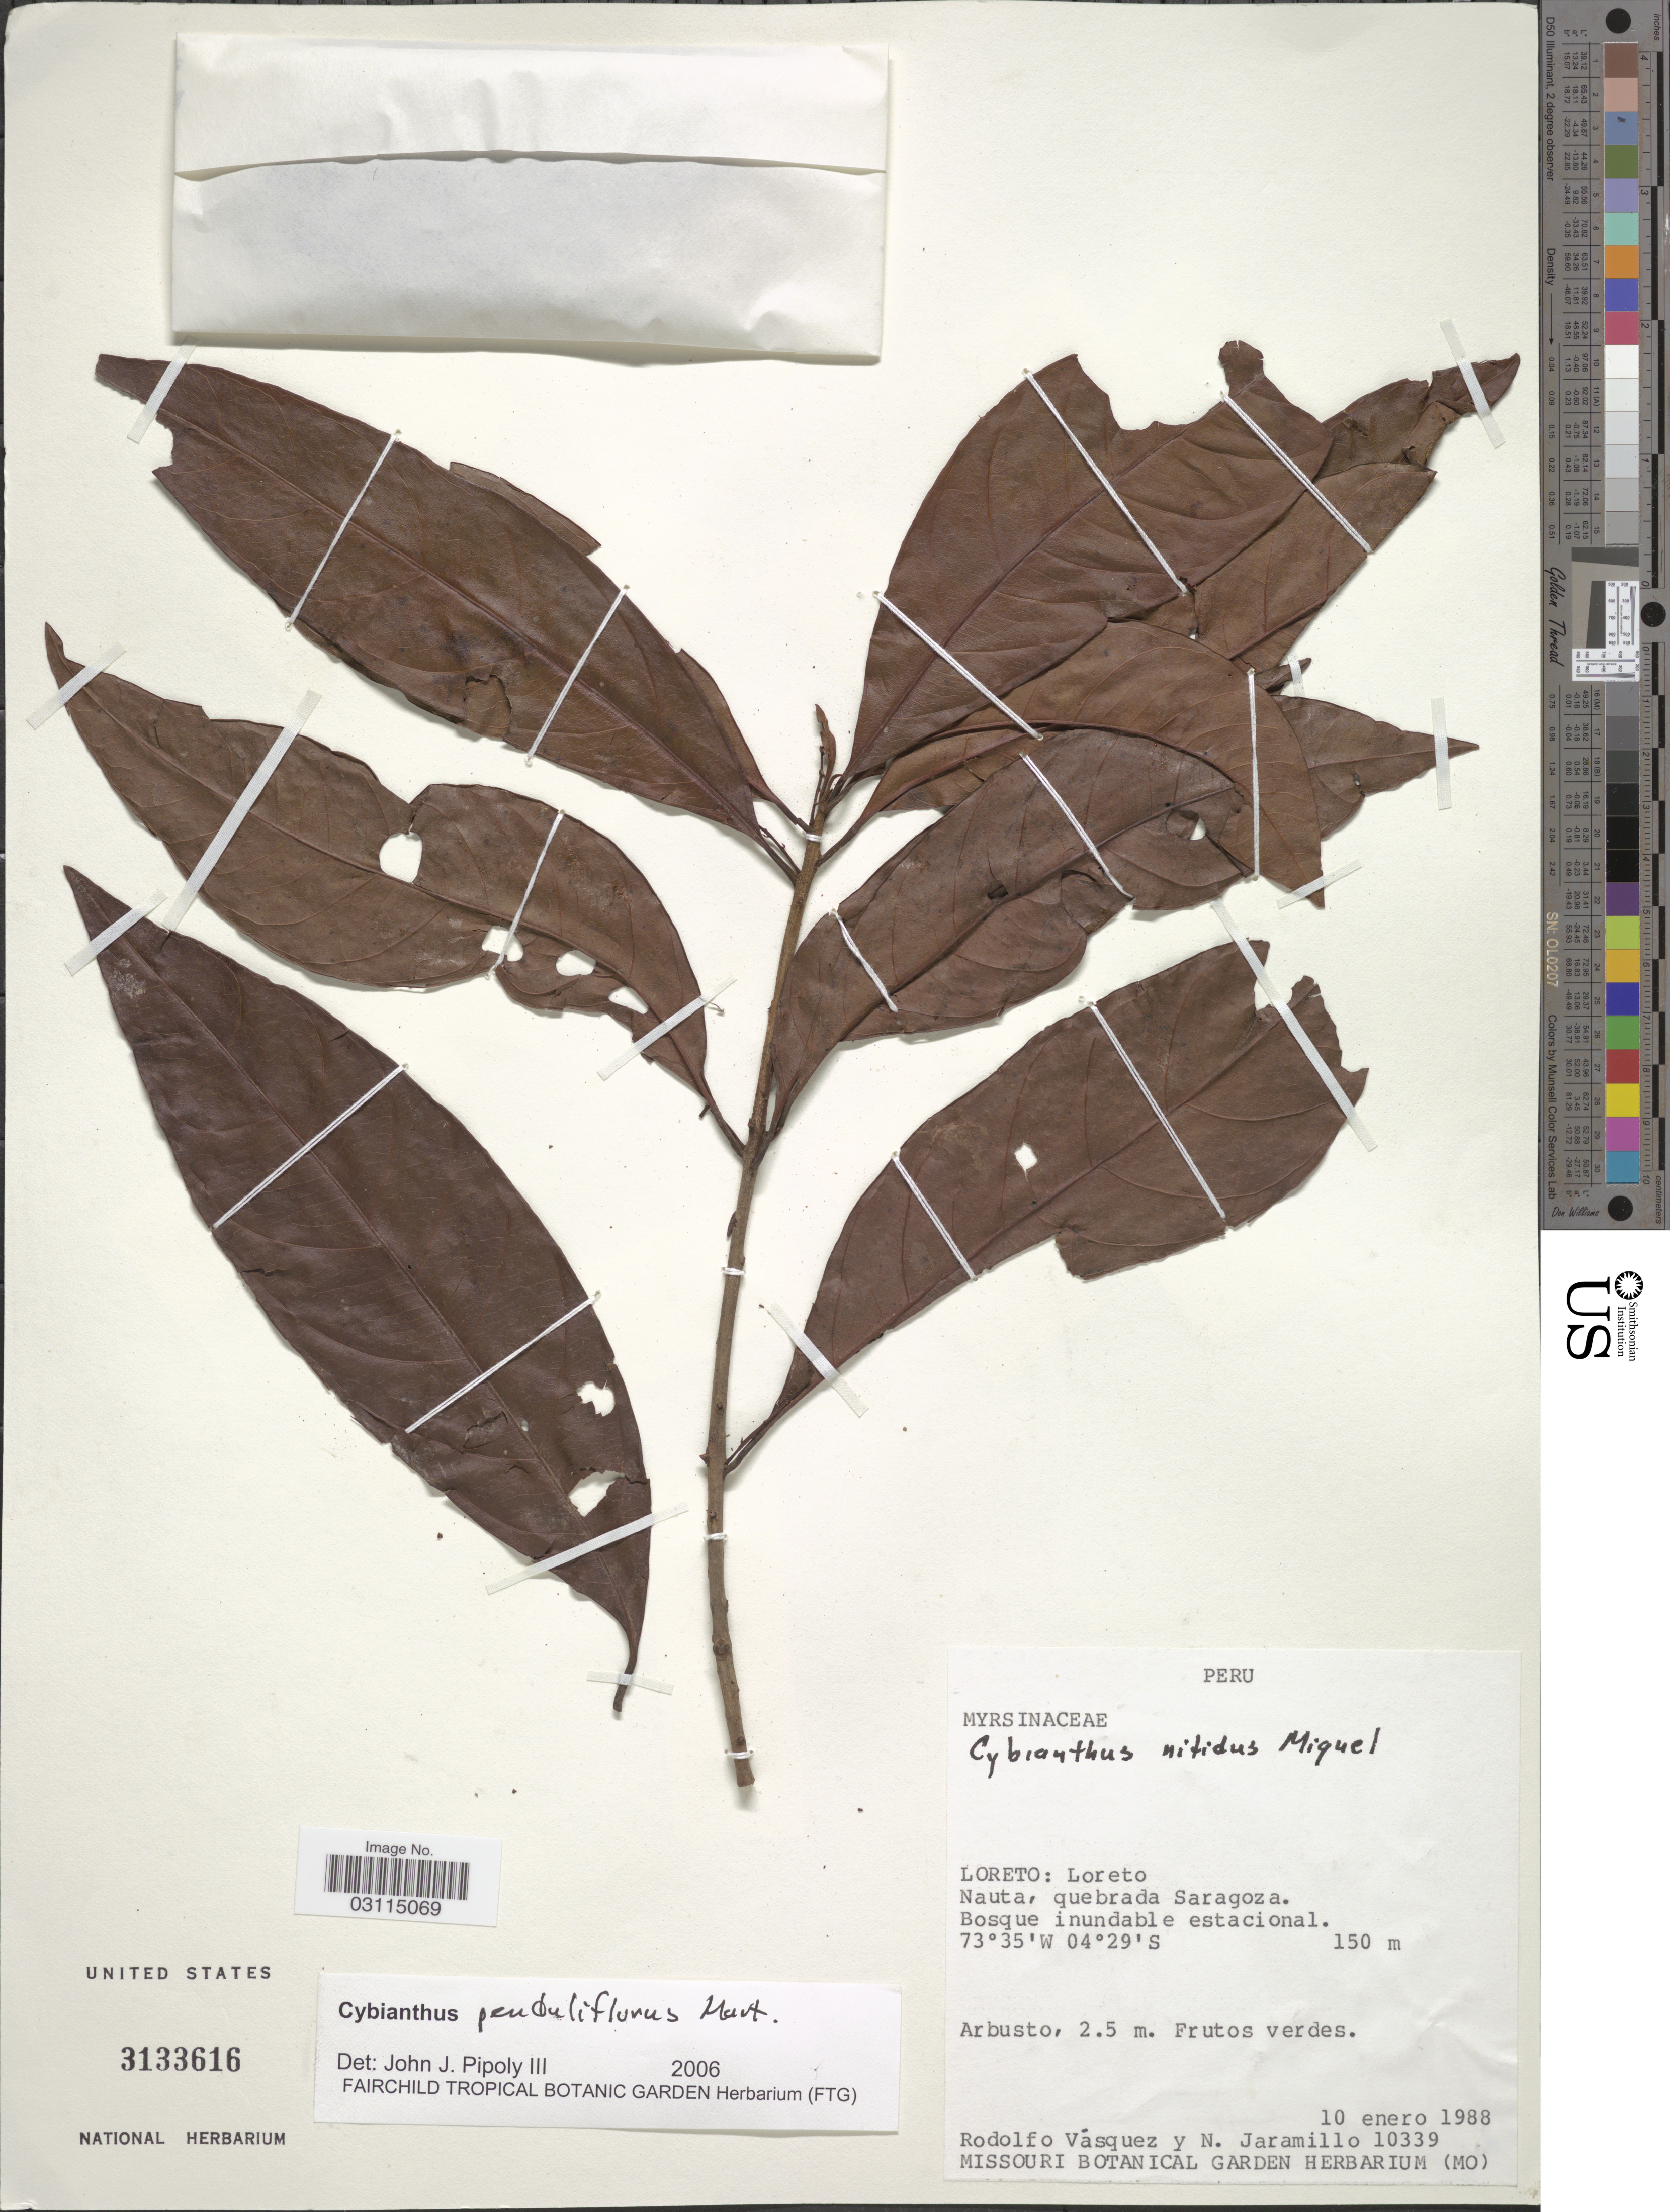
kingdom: Plantae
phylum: Tracheophyta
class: Magnoliopsida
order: Ericales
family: Primulaceae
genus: Cybianthus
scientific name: Cybianthus penduliflorus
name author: Mart.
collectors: R. Vásquez & N. Jaramillo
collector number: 10339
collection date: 1988-01-10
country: Peru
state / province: Loreto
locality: Nauta, quebrada Saragoza.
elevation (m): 150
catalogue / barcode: US 3133616